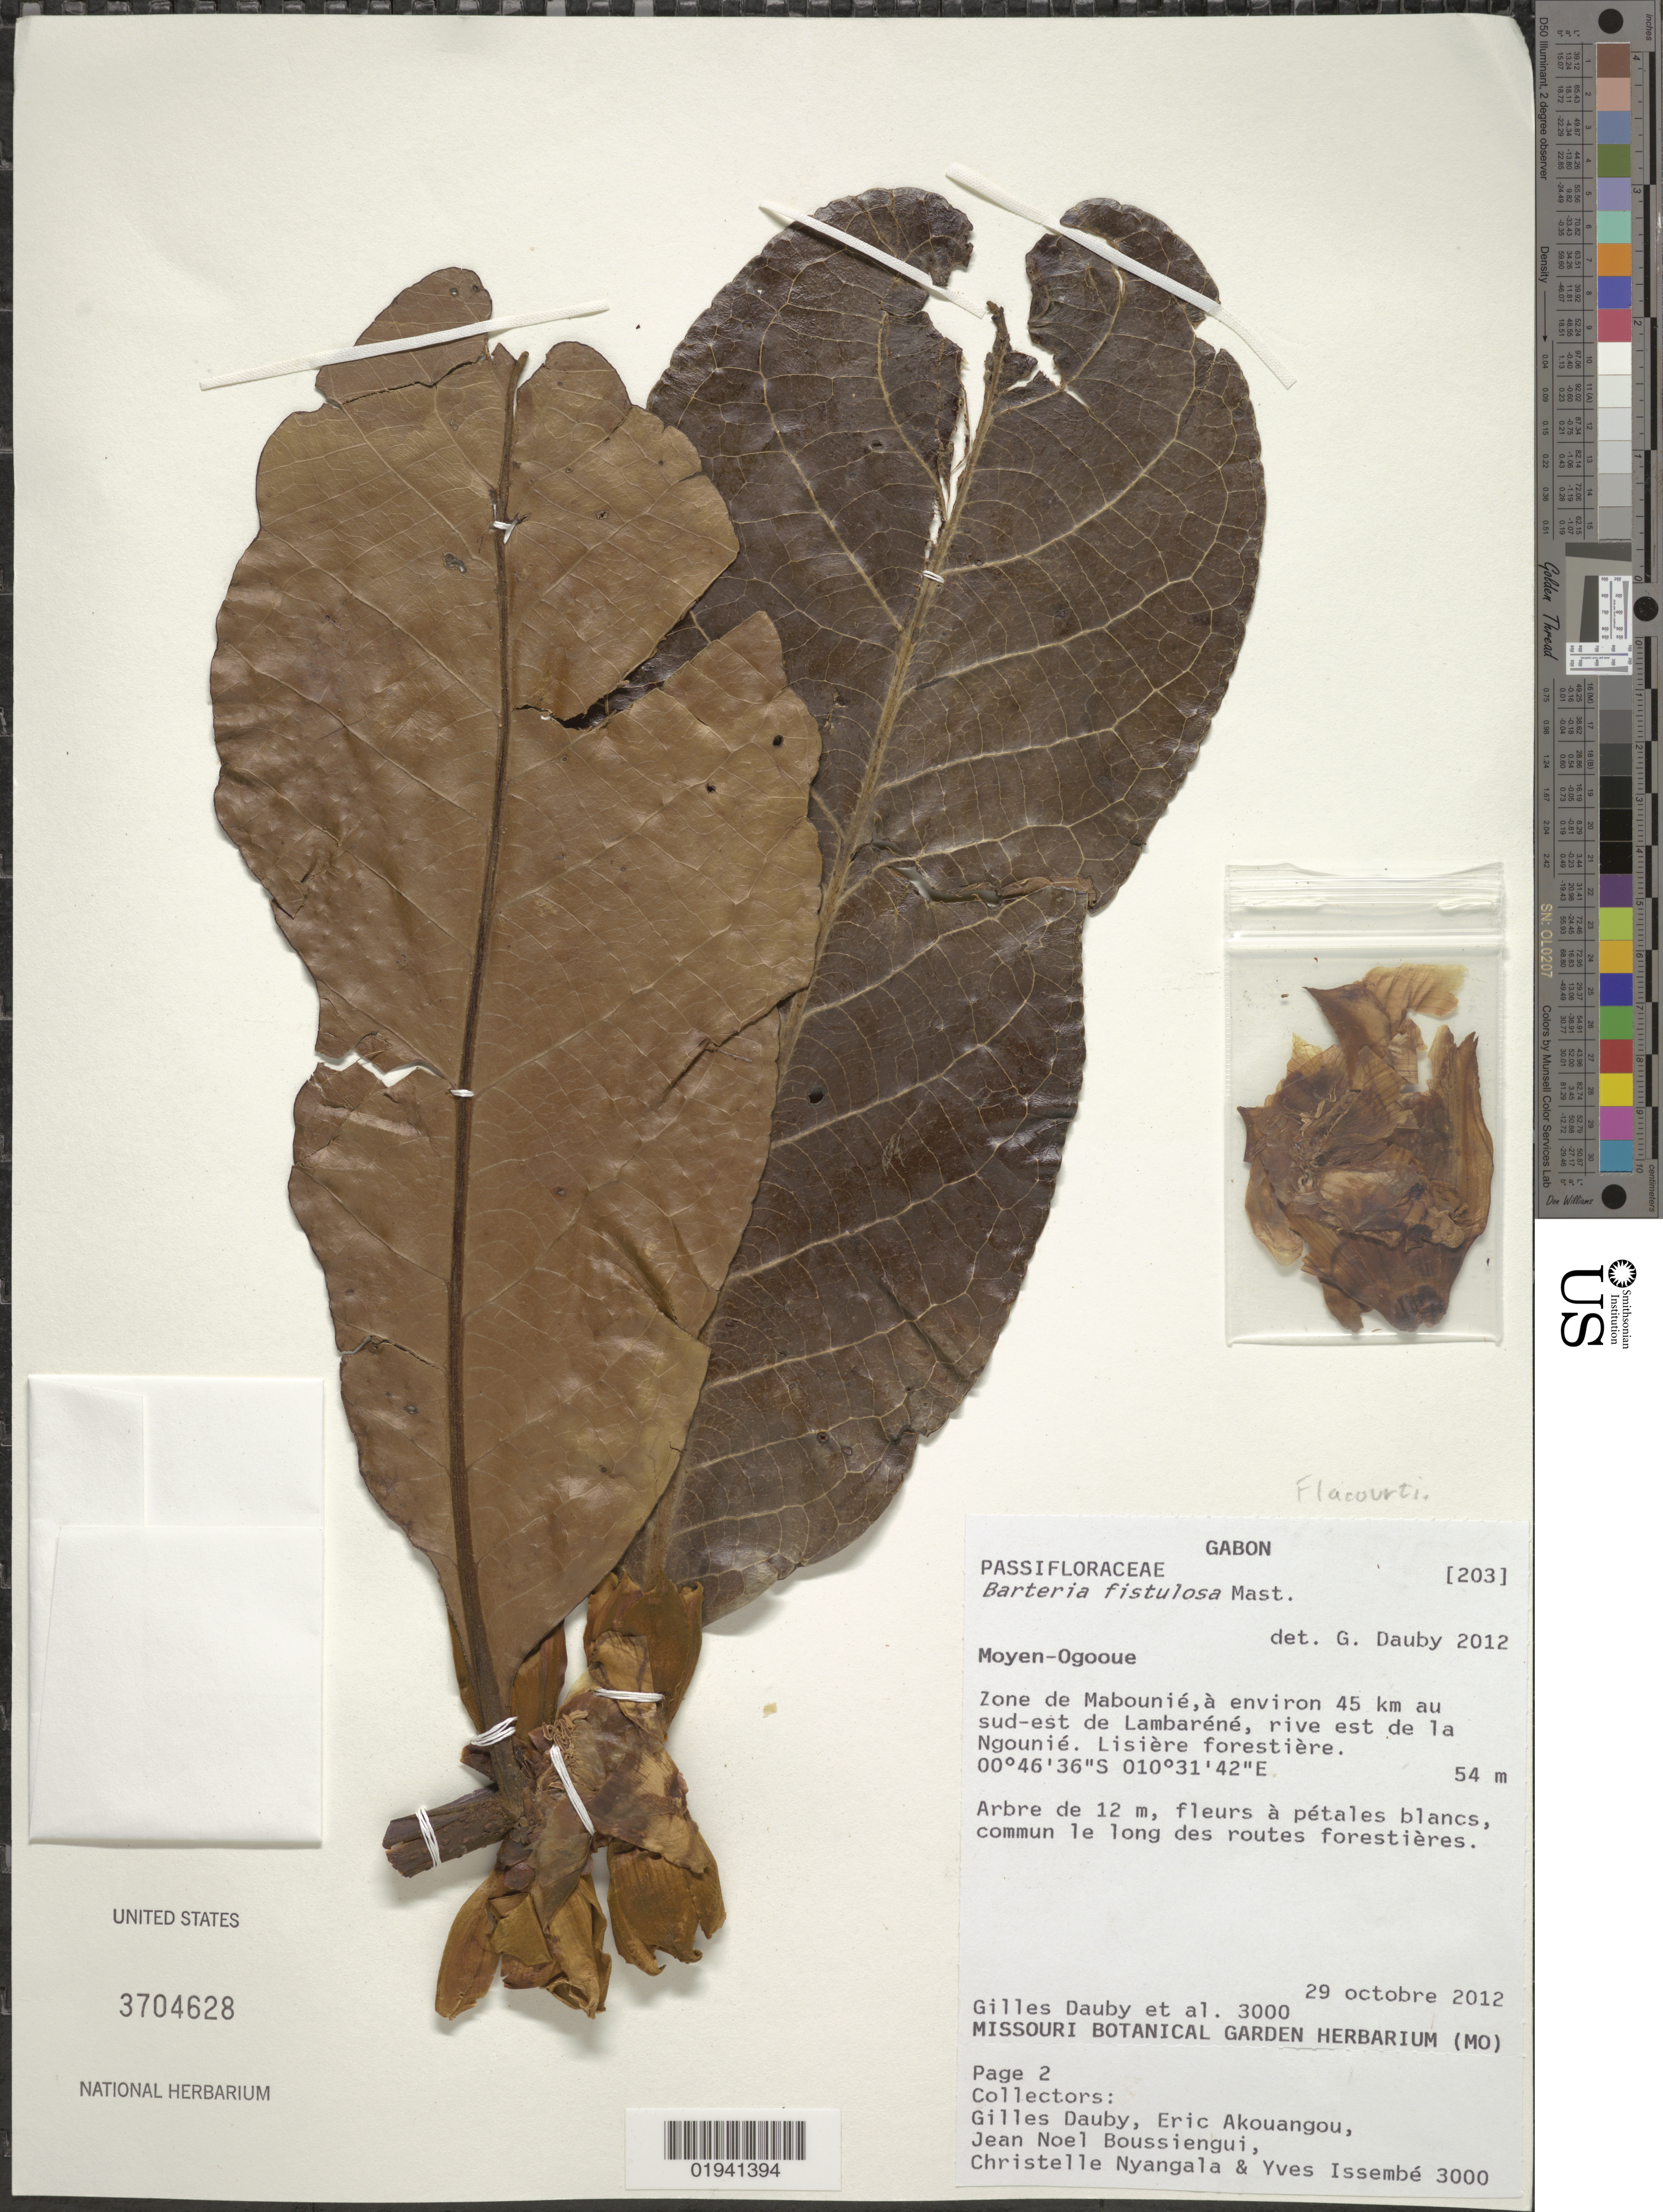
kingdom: Plantae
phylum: Tracheophyta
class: Magnoliopsida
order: Malpighiales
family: Passifloraceae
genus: Barteria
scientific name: Barteria fistulosa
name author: Mast.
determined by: Dauby, G.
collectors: G. Dauby, E. Akouangou, J. Boussiengui & Y. Issembé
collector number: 3000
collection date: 2012-10-29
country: Gabon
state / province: Moyen-Ogooué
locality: Zone de Mabounie, a environ 45 km au sud-est de Lambarene, rive est de la Ngounie. Lisiere forestiere.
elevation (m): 54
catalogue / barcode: US 3704628